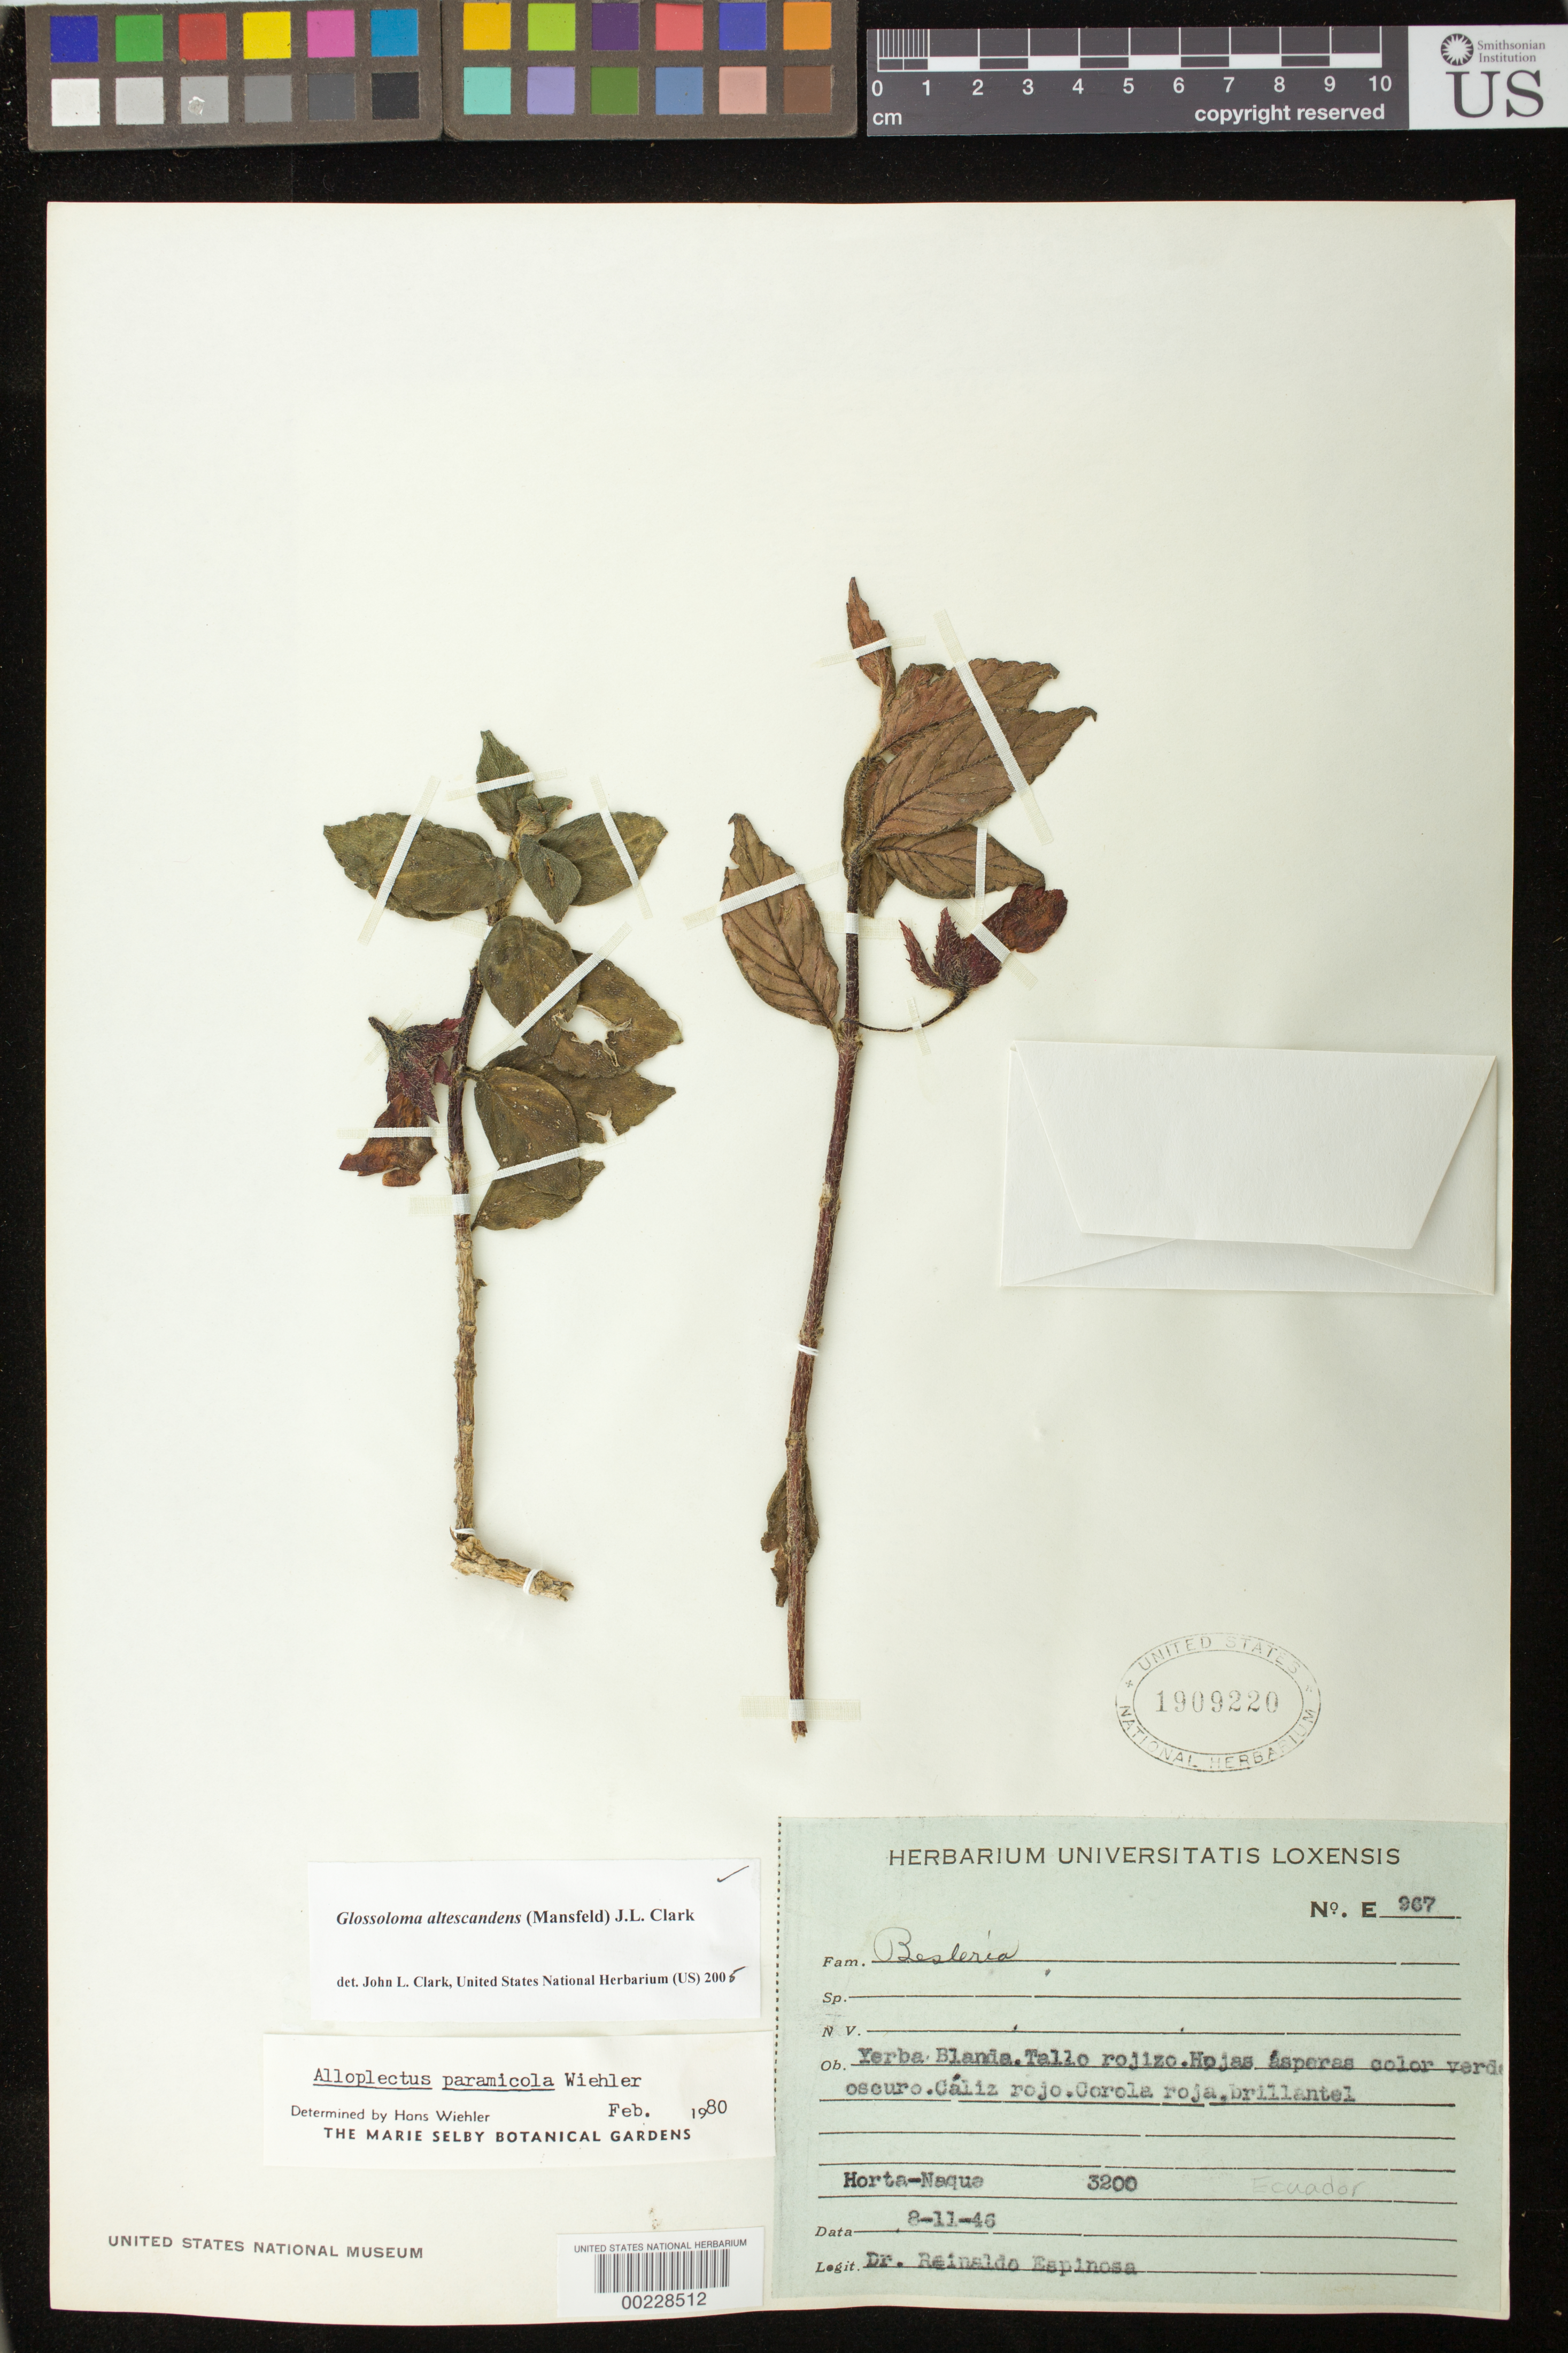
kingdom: Plantae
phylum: Tracheophyta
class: Magnoliopsida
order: Lamiales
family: Gesneriaceae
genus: Glossoloma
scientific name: Glossoloma altescandens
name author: (Mansf.) J.L. Clark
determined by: Clark, J. L., (SEL), The Marie Selby Botanical Garden (UNITED STATES)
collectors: R. Espinosa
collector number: E- 967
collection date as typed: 1946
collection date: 1946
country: Ecuador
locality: Horta-Naque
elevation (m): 975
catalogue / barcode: US 1909220